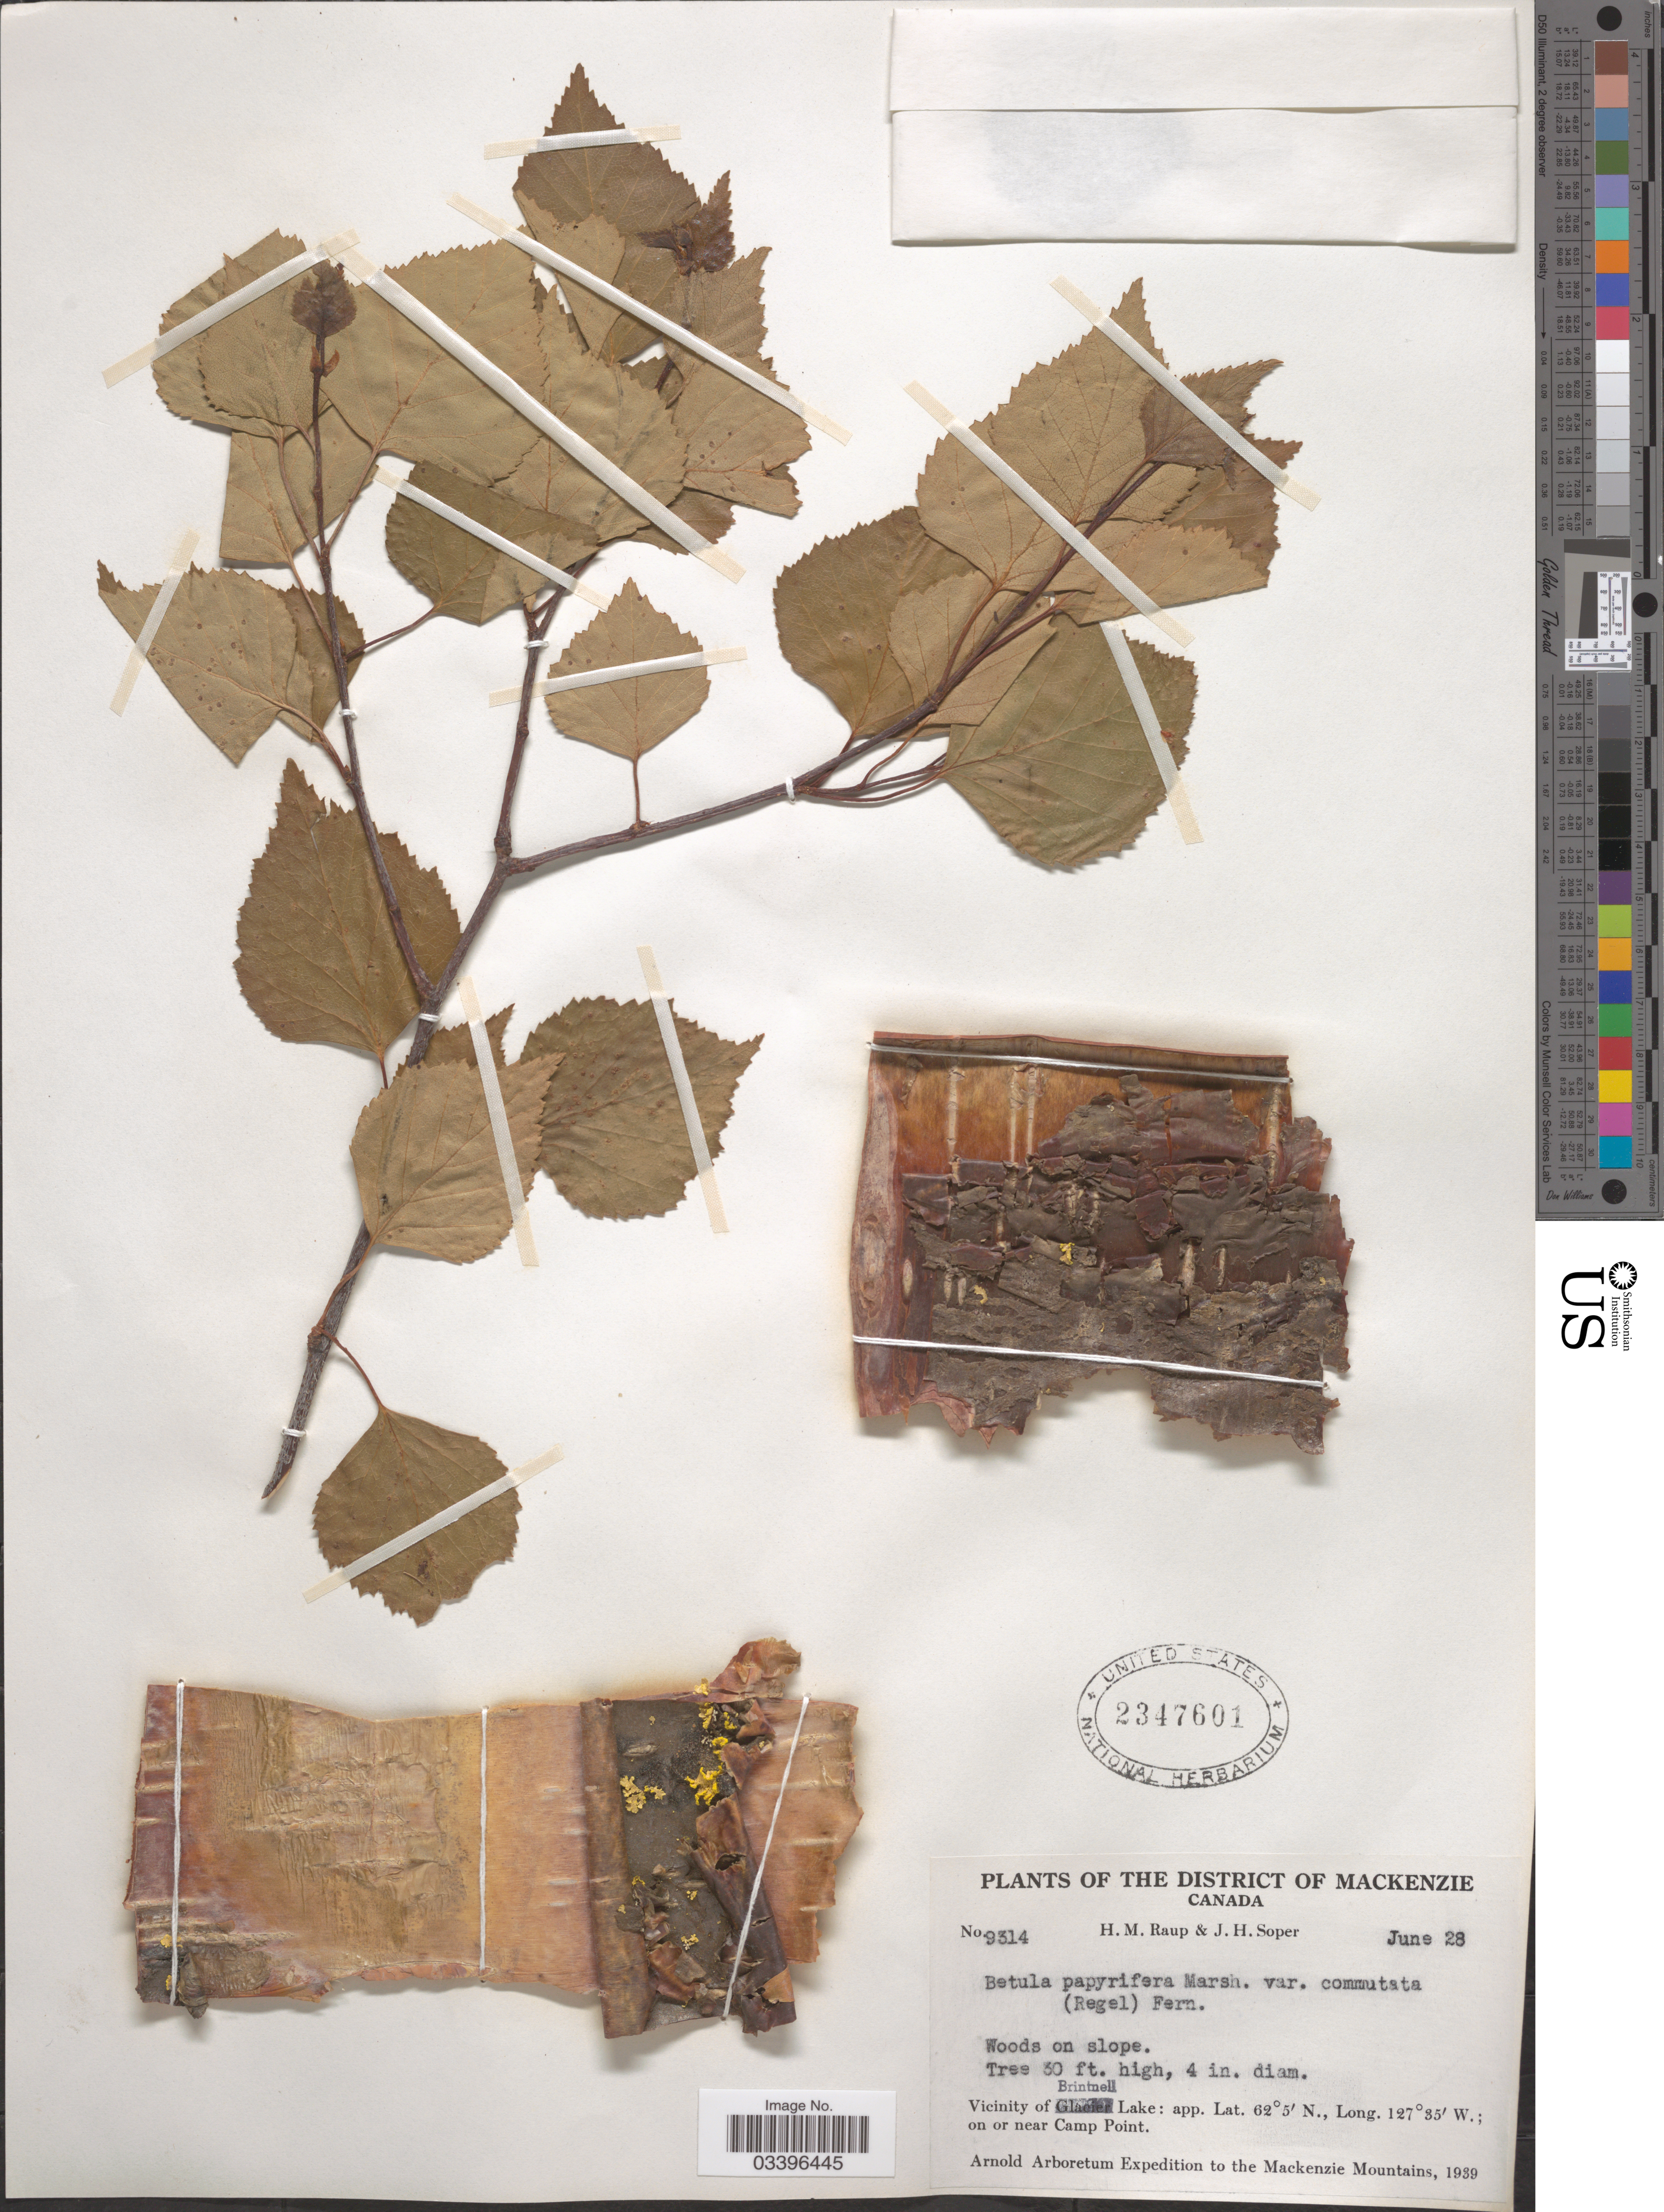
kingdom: Plantae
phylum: Tracheophyta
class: Magnoliopsida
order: Fagales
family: Betulaceae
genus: Betula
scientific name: Betula papyrifera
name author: Marshall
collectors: H. Raup & J. H. Soper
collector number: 9314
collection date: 1939-06-28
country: Canada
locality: The District of Mackenzie. Vicinity of Brintnell Lake: on or near Camp Point. Mackenzie Mountains.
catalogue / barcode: US 2347601